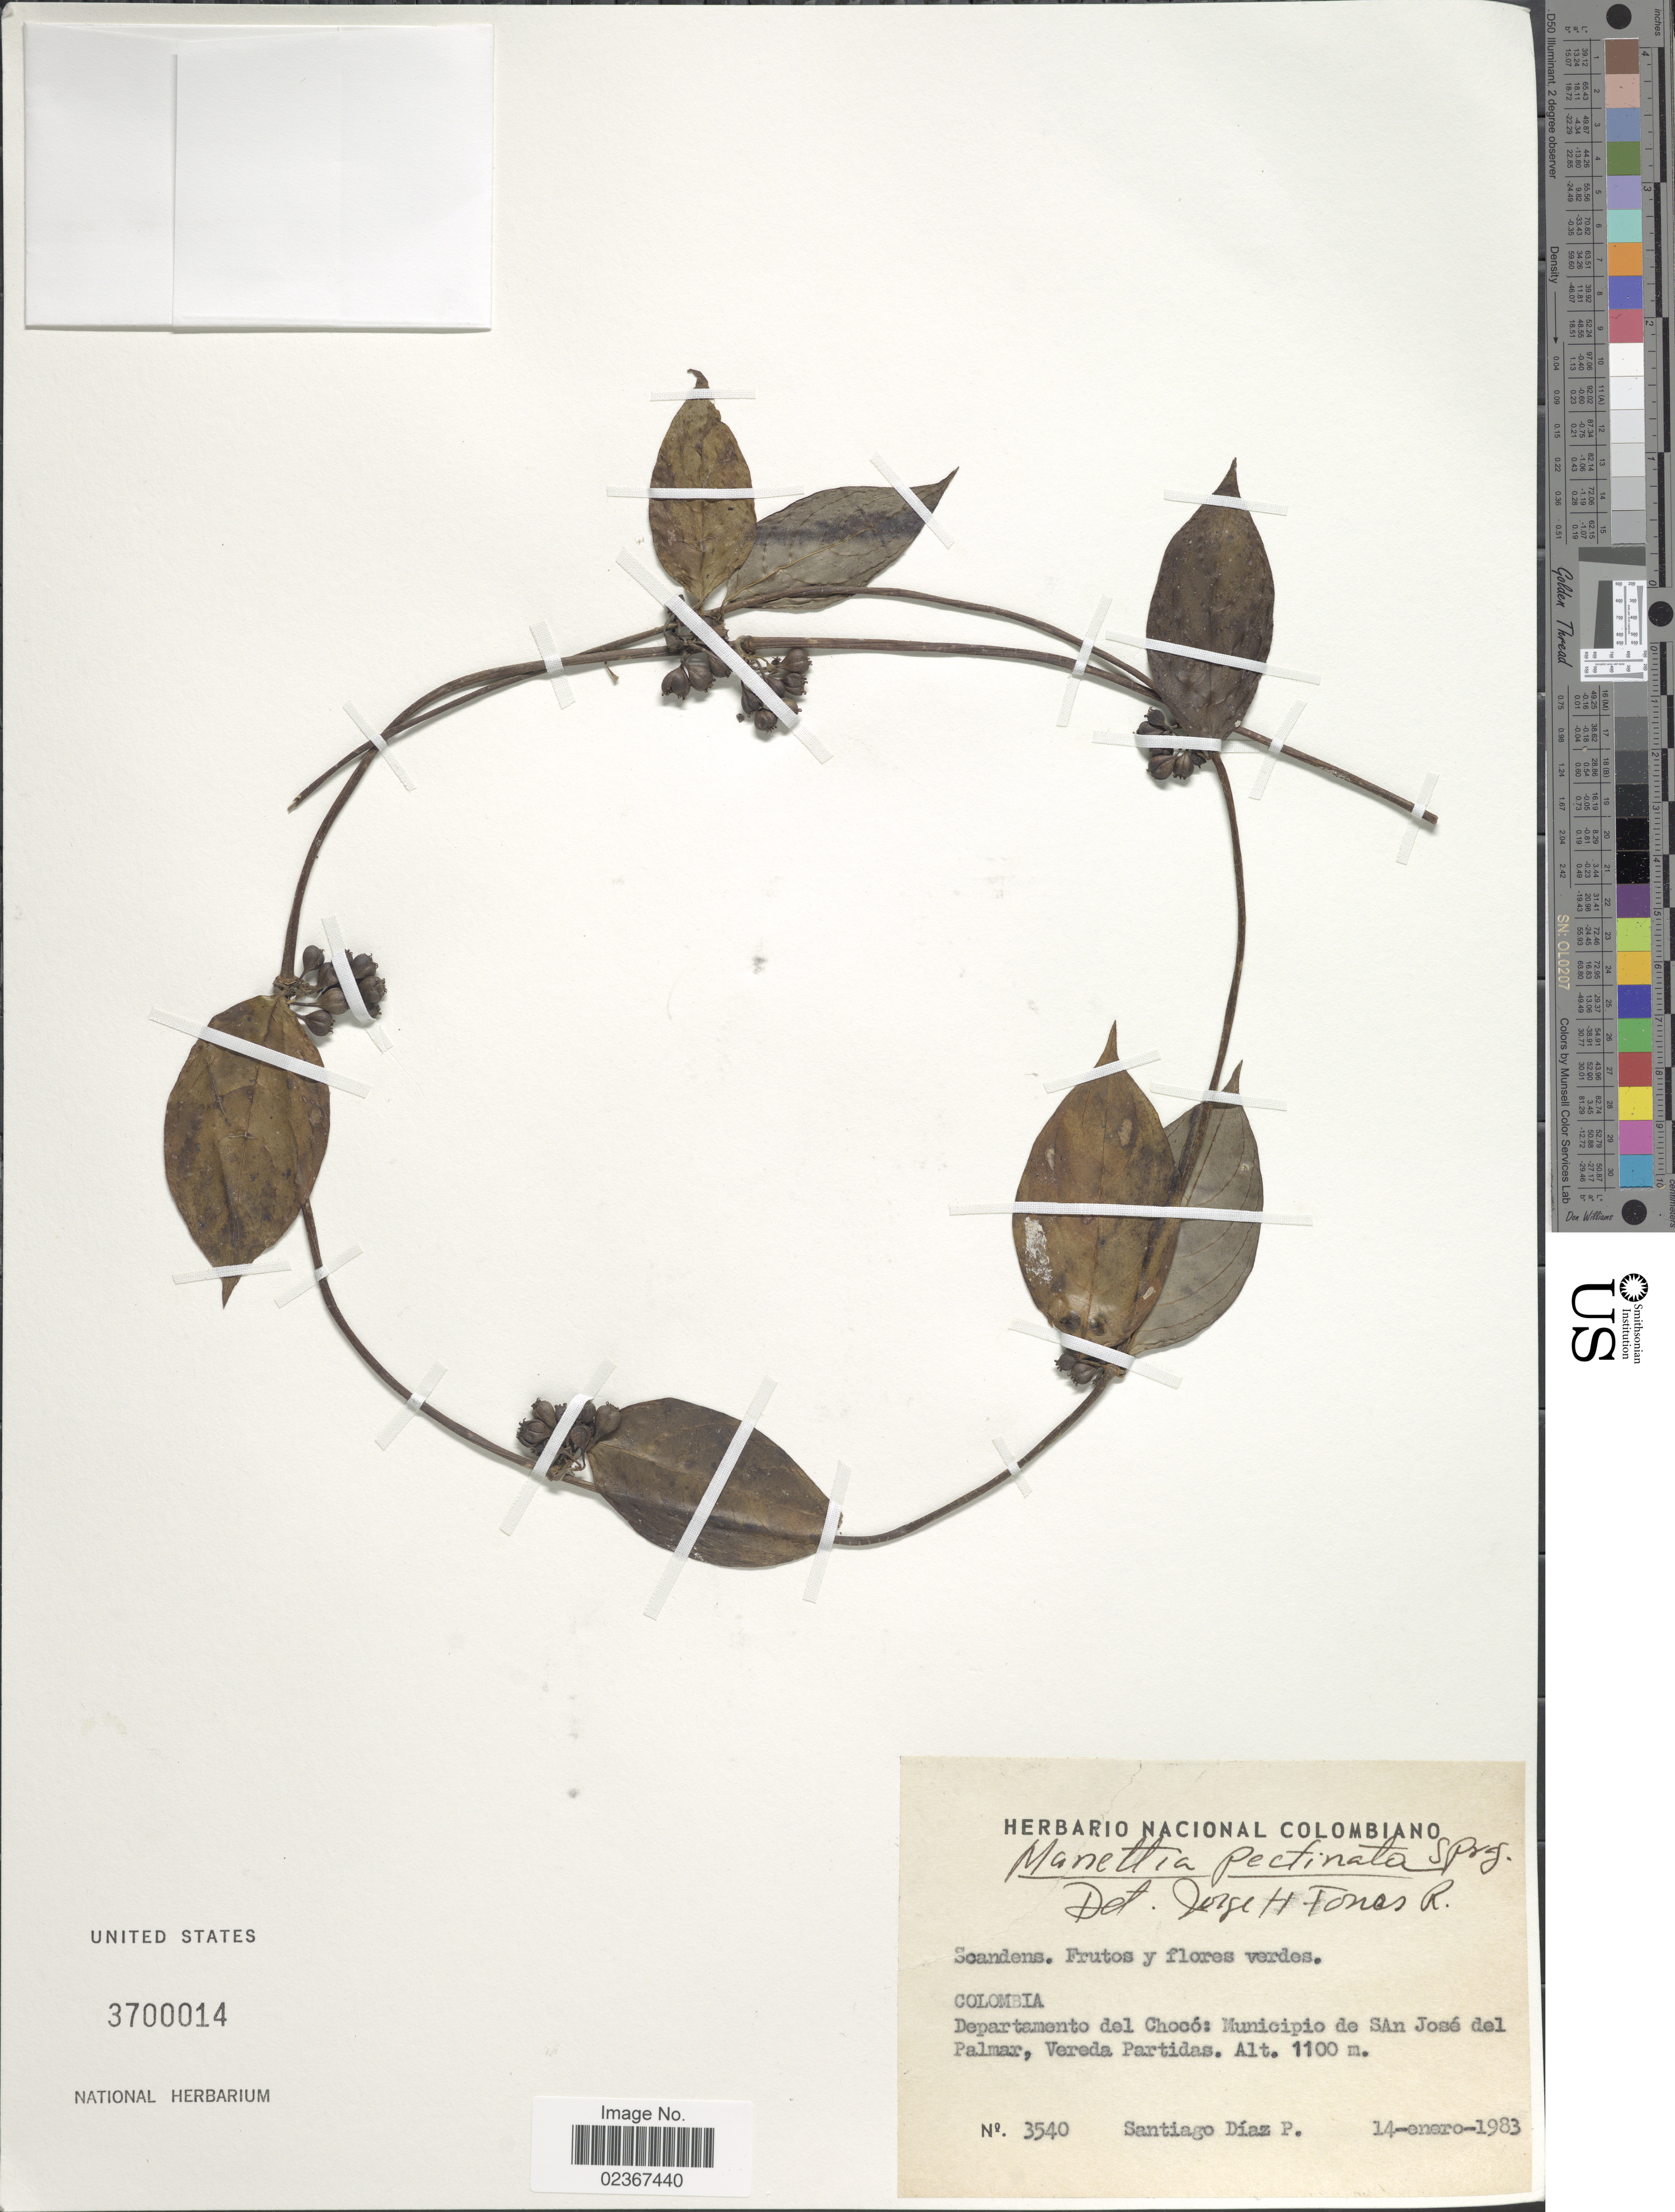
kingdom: Plantae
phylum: Tracheophyta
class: Magnoliopsida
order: Gentianales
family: Rubiaceae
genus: Manettia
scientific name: Manettia pectinata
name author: Sprague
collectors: S. Díaz Píedrahíta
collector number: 3540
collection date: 1983-01-14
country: Colombia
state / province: Chocó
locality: Municipio de San Jose del Palmar, Vereda Partidas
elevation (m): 1100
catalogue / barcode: US 3700014